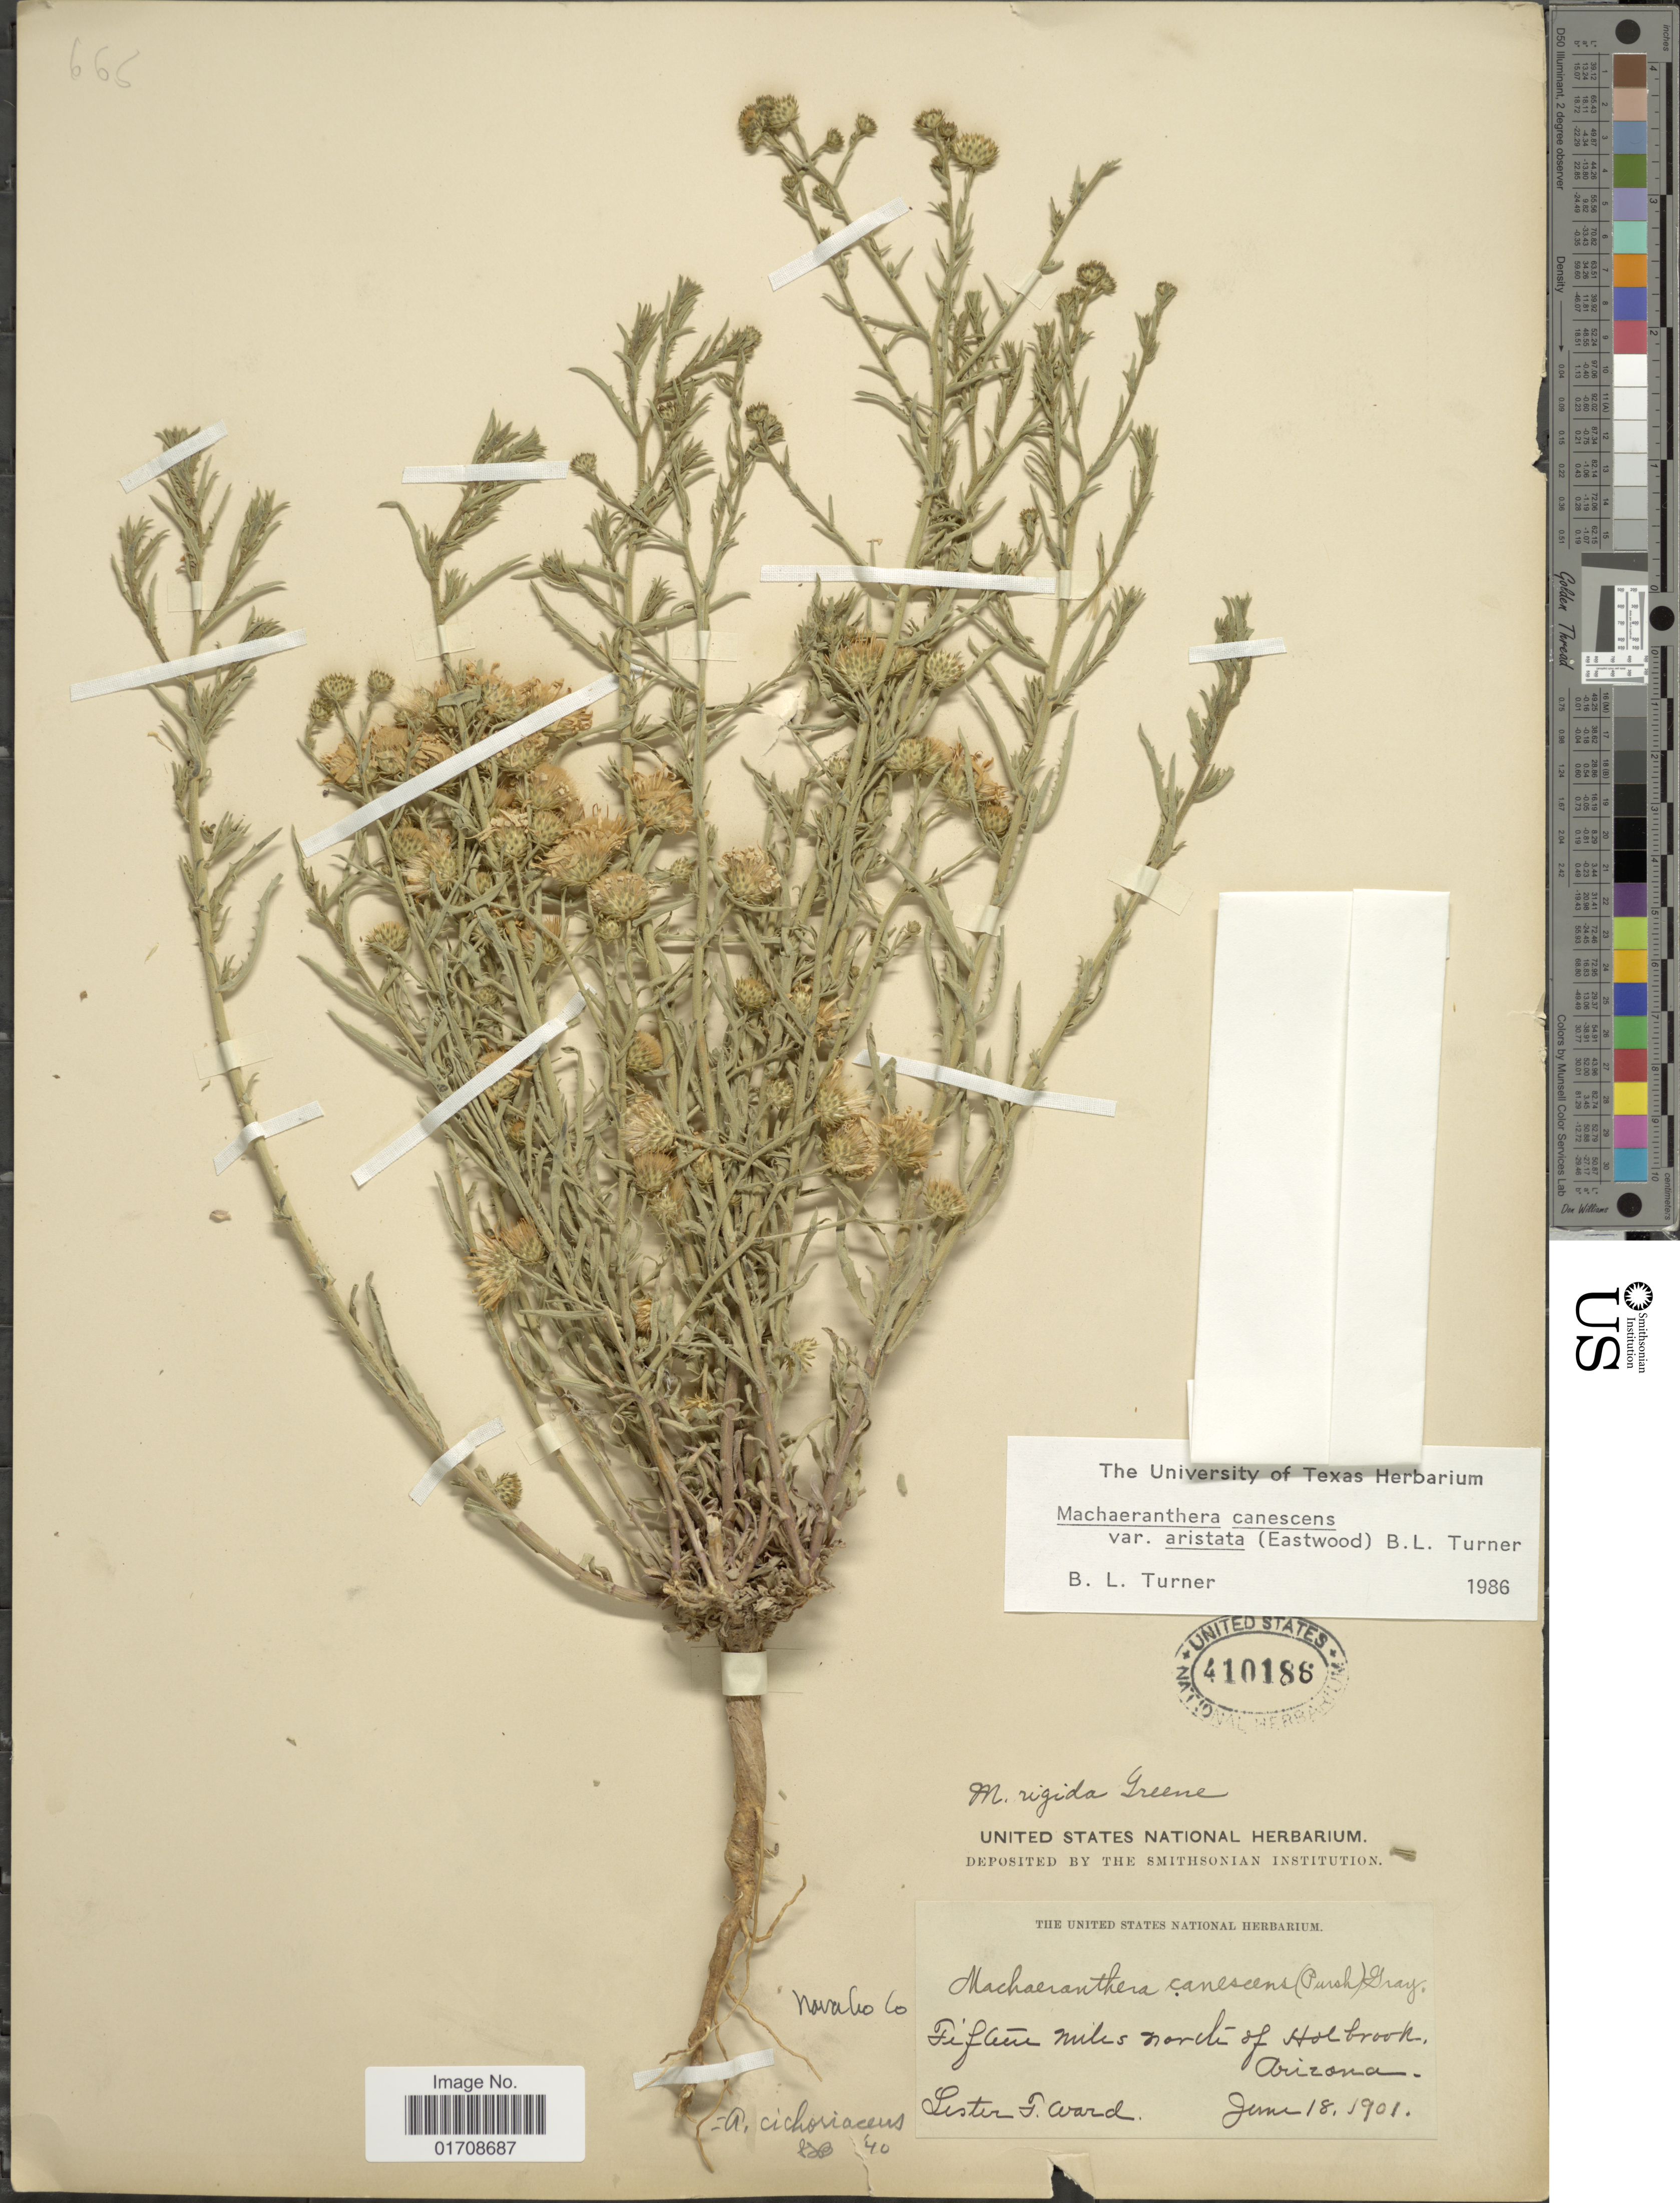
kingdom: Plantae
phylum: Tracheophyta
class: Magnoliopsida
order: Asterales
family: Asteraceae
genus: Machaeranthera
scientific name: Machaeranthera canescens var. aristata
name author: (Eastw.) B.L. Turner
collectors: L. F. Ward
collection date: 1901-06-18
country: United States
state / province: Arizona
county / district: Navajo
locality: Fifteen miles north of Holbrook, Navajo Co.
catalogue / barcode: US 410188